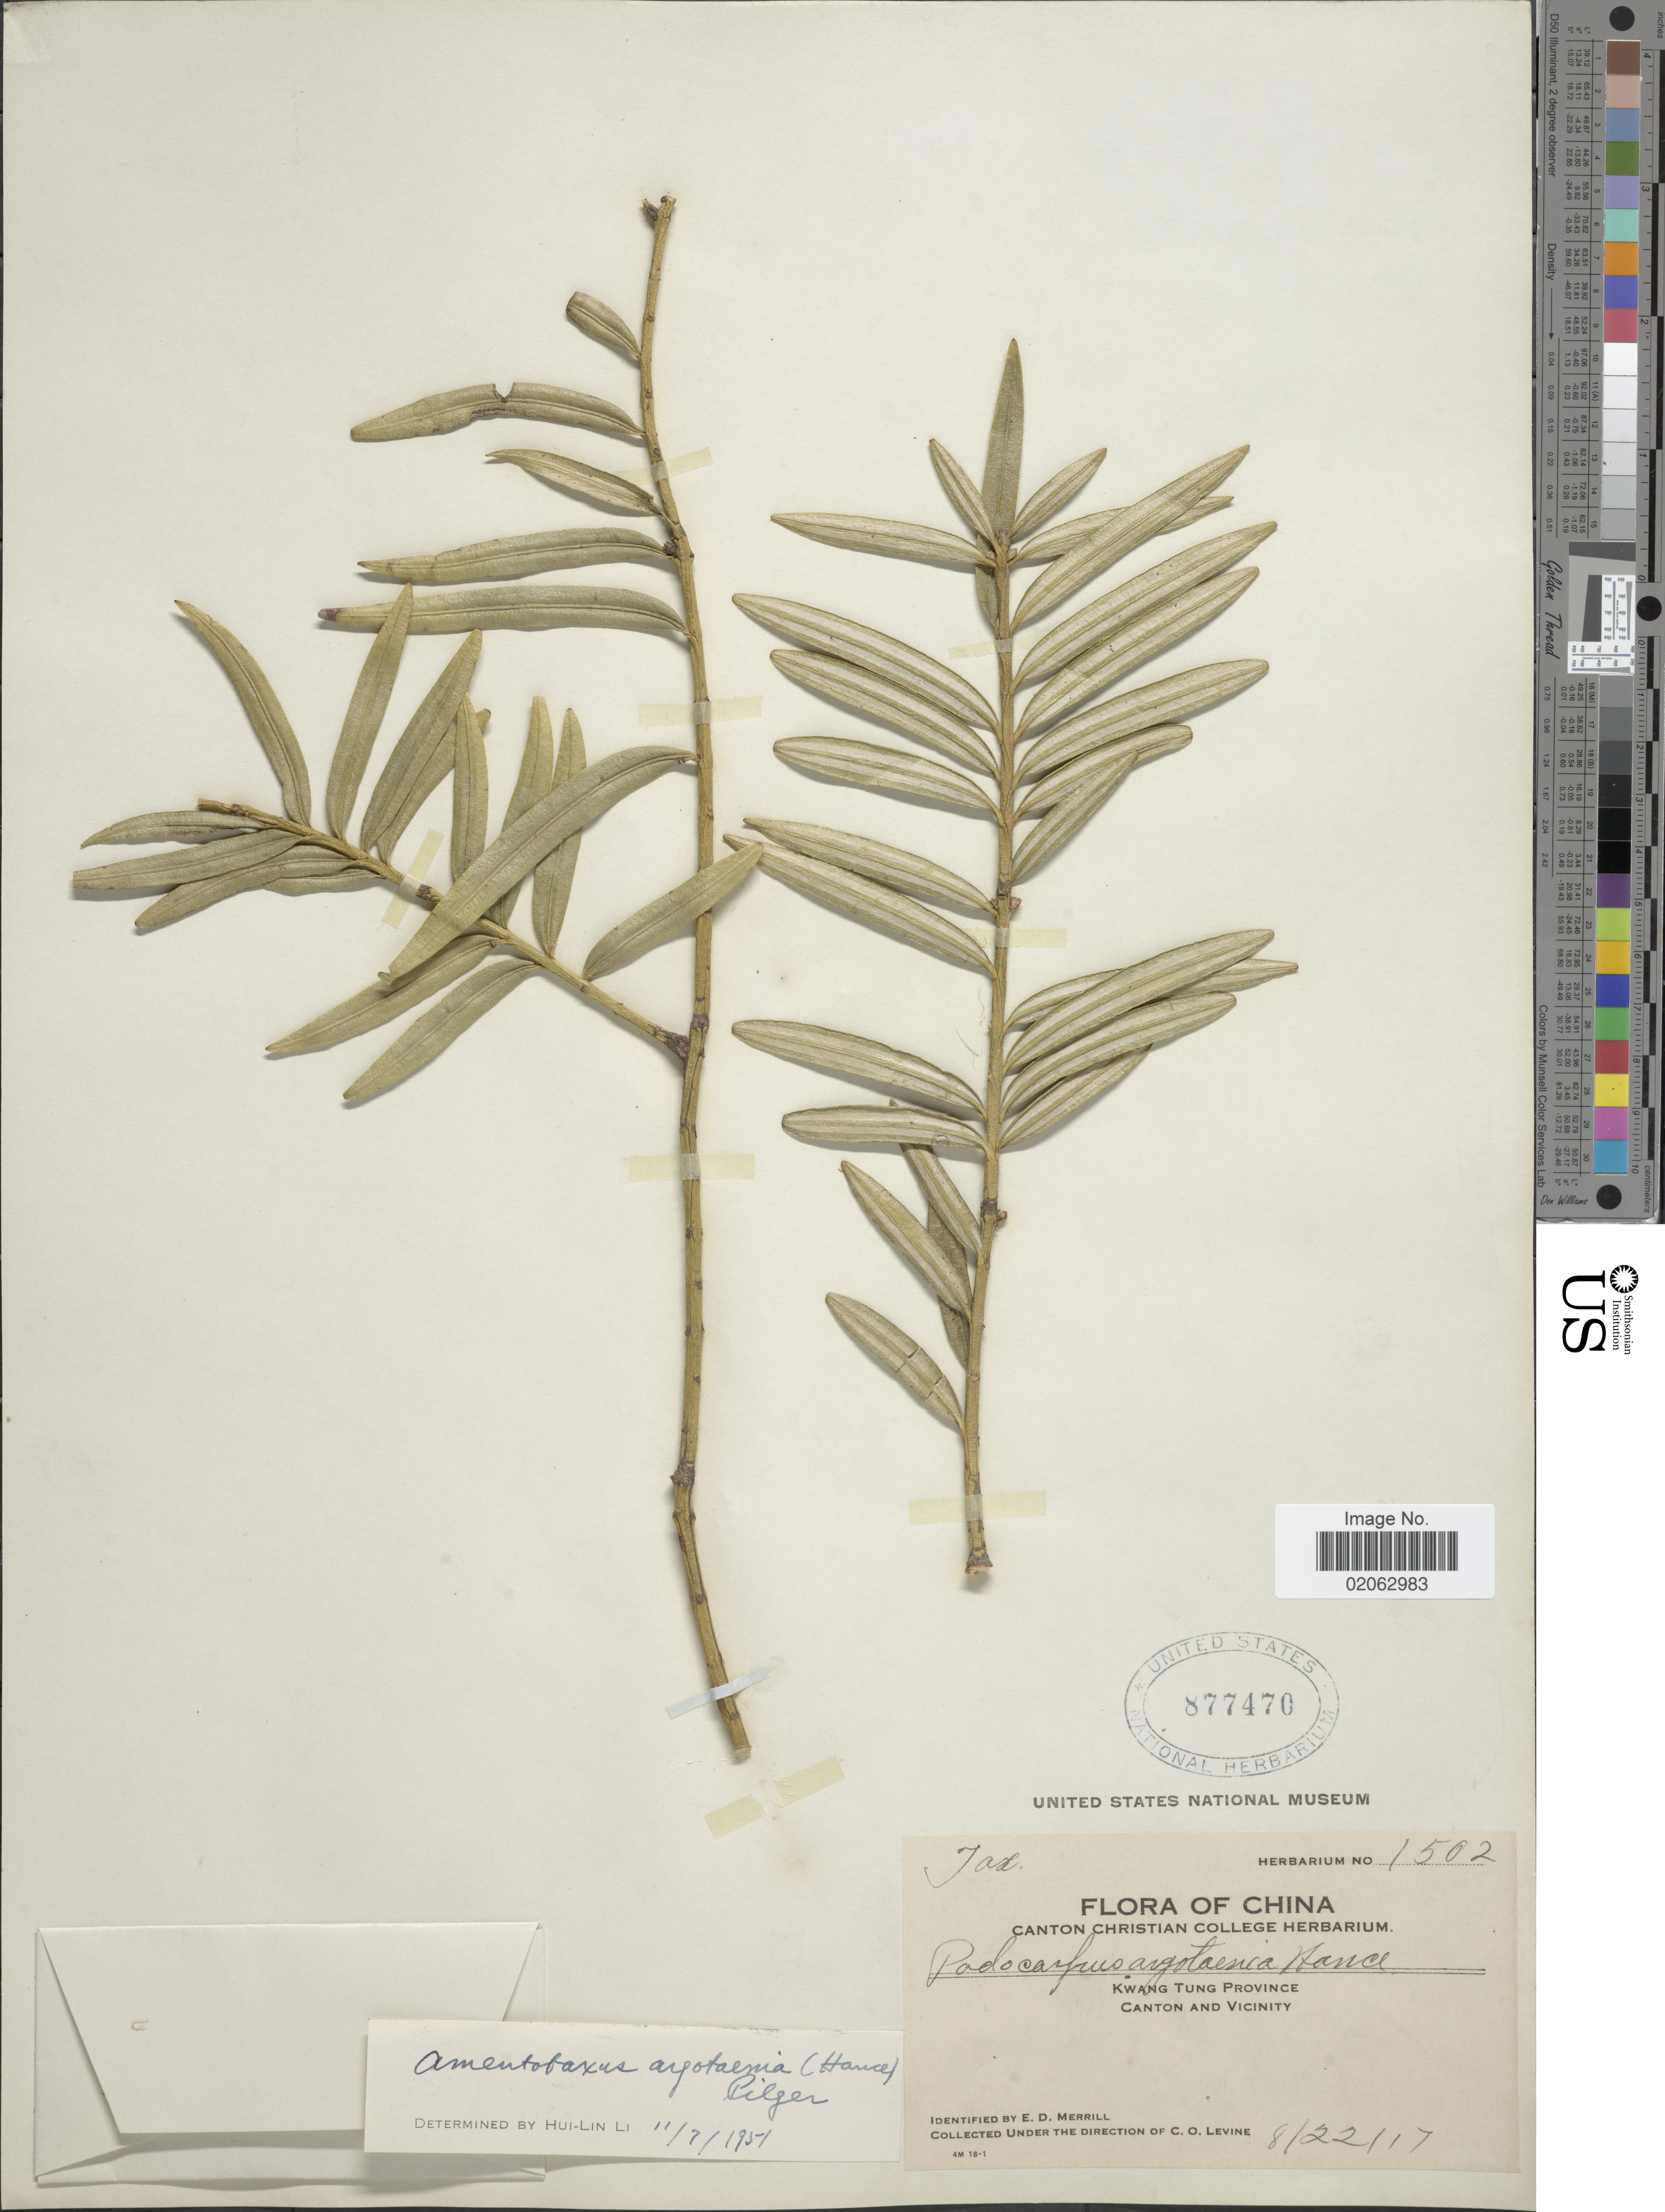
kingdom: Plantae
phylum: Tracheophyta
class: Pinopsida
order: Pinales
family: Taxaceae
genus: Amentotaxus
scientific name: Amentotaxus argotaenia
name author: (Hance) Pilg.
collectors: C. O. Levine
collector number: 1502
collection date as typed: Transcribed d/m/y: 22/8/17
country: China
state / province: Guangdong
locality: Kwangtung Province, Canton and vicinity.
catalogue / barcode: US 877470